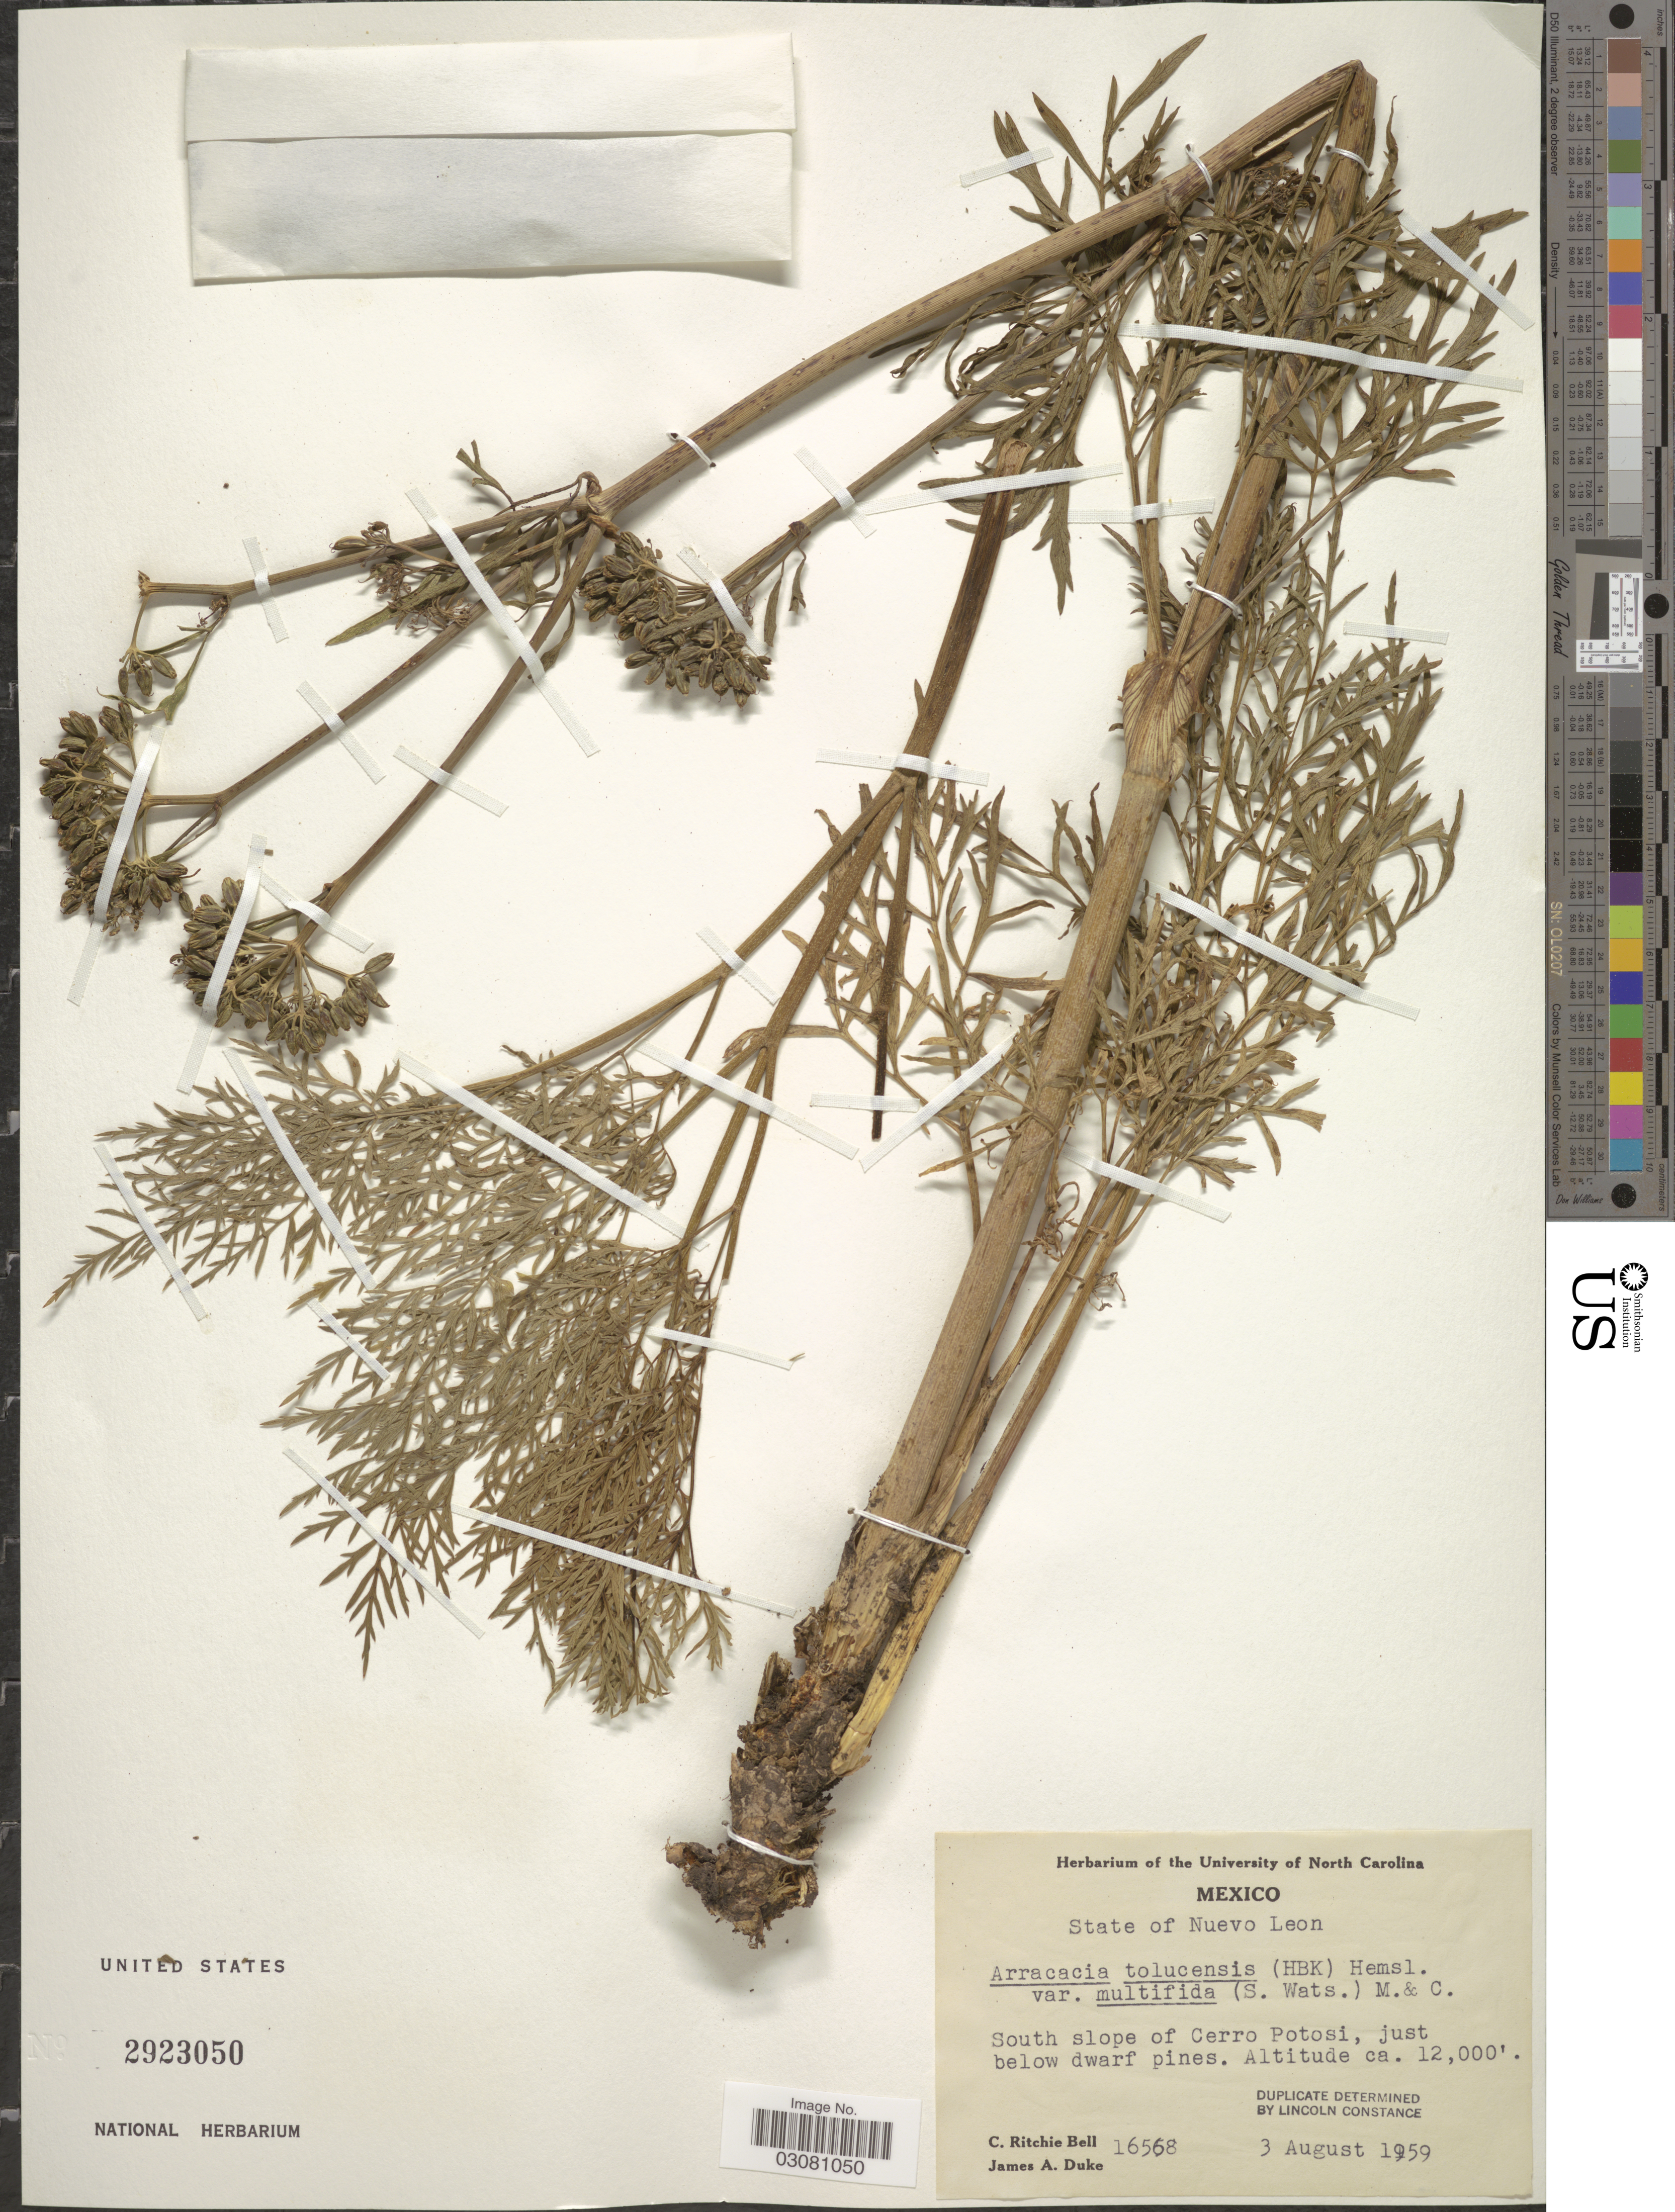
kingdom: Plantae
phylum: Tracheophyta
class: Magnoliopsida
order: Apiales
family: Apiaceae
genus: Arracacia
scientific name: Arracacia tolucensis var. multifida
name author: (S. Watson) Mathias & Constance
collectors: C. R. Bell & J. A. Duke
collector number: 16568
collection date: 1959-08-03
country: Mexico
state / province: Nuevo León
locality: South slope of Cerro Potosi.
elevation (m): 3658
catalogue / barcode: US 2923050